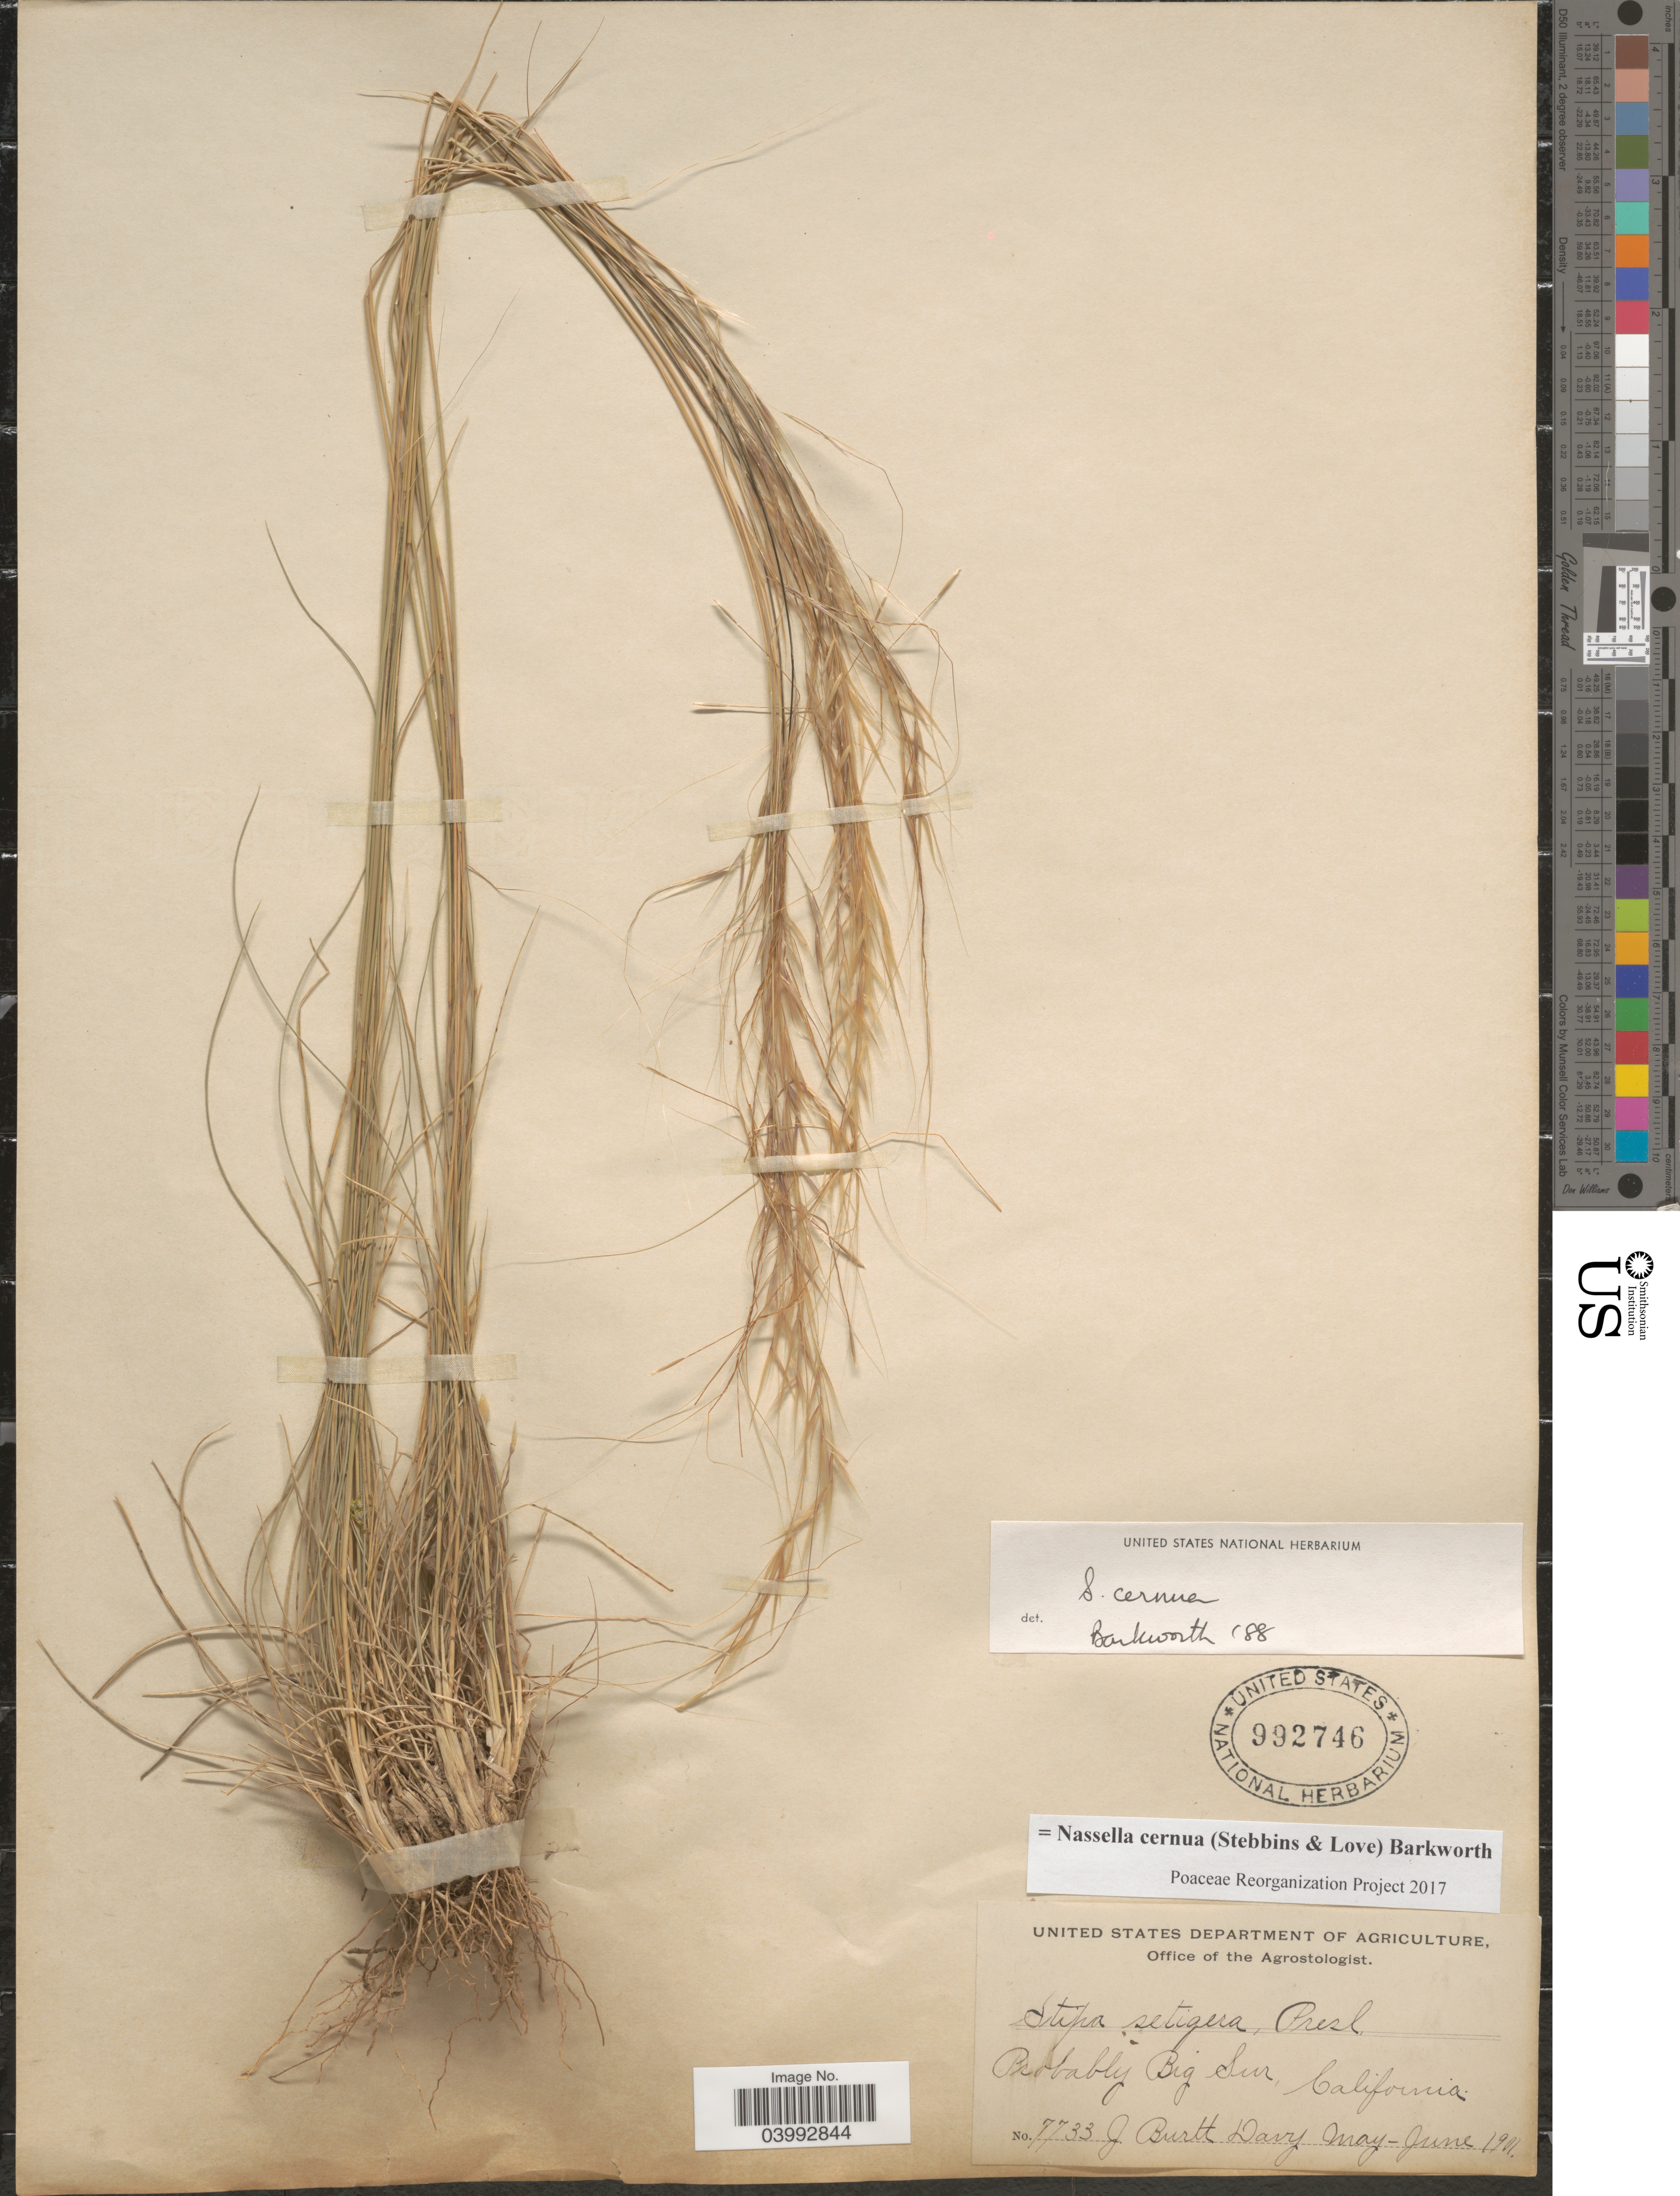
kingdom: Plantae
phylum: Tracheophyta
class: Liliopsida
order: Poales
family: Poaceae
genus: Nassella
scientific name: Nassella cernua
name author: (Stebbins & Love) Barkworth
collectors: J. Burtt Davy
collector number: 7733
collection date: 1901-05/1901-06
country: United States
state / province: California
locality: Probably Big Sur.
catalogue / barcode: US 992746